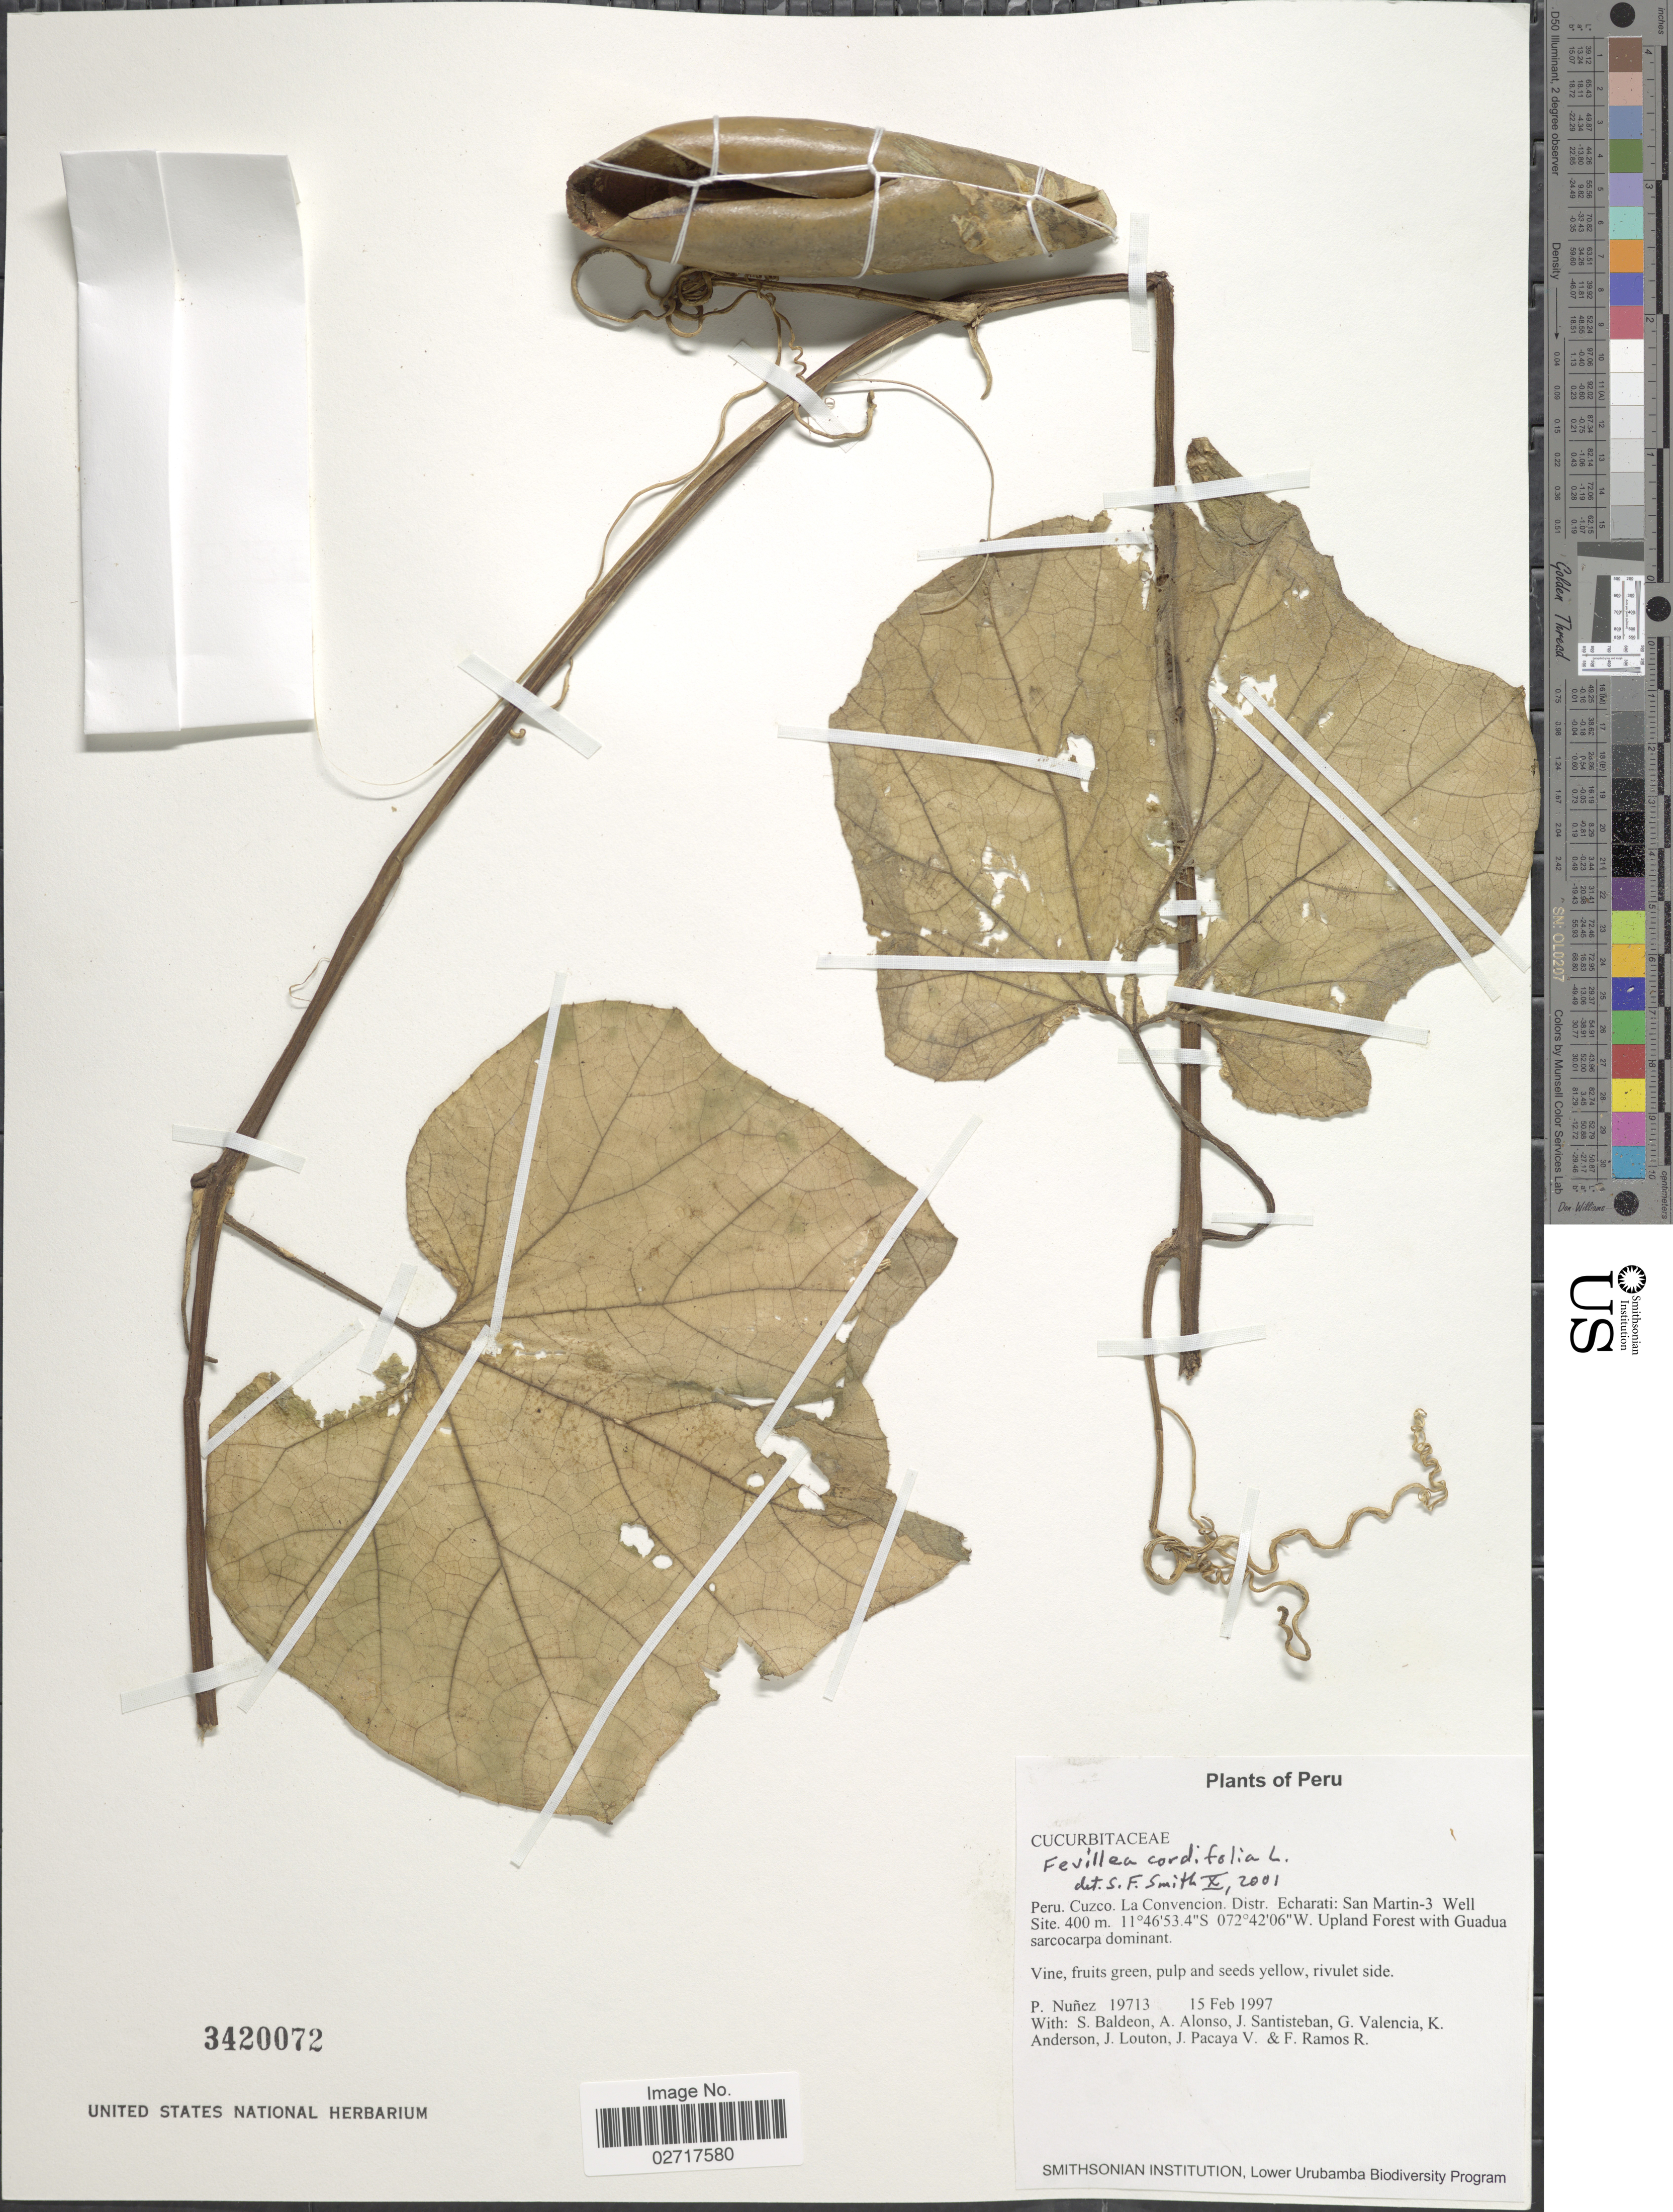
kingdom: Plantae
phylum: Tracheophyta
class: Magnoliopsida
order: Cucurbitales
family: Cucurbitaceae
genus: Fevillea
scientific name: Fevillea cordifolia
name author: L.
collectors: P. Nuñez V., S. Baldeon, A. Alonso, J. Santisteban & et al.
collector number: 19713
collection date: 1997-02-15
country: Peru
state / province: Cusco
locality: La Convencion. Distr. Echarati: San Martin-3 Well Site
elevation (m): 400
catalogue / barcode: US 3420072